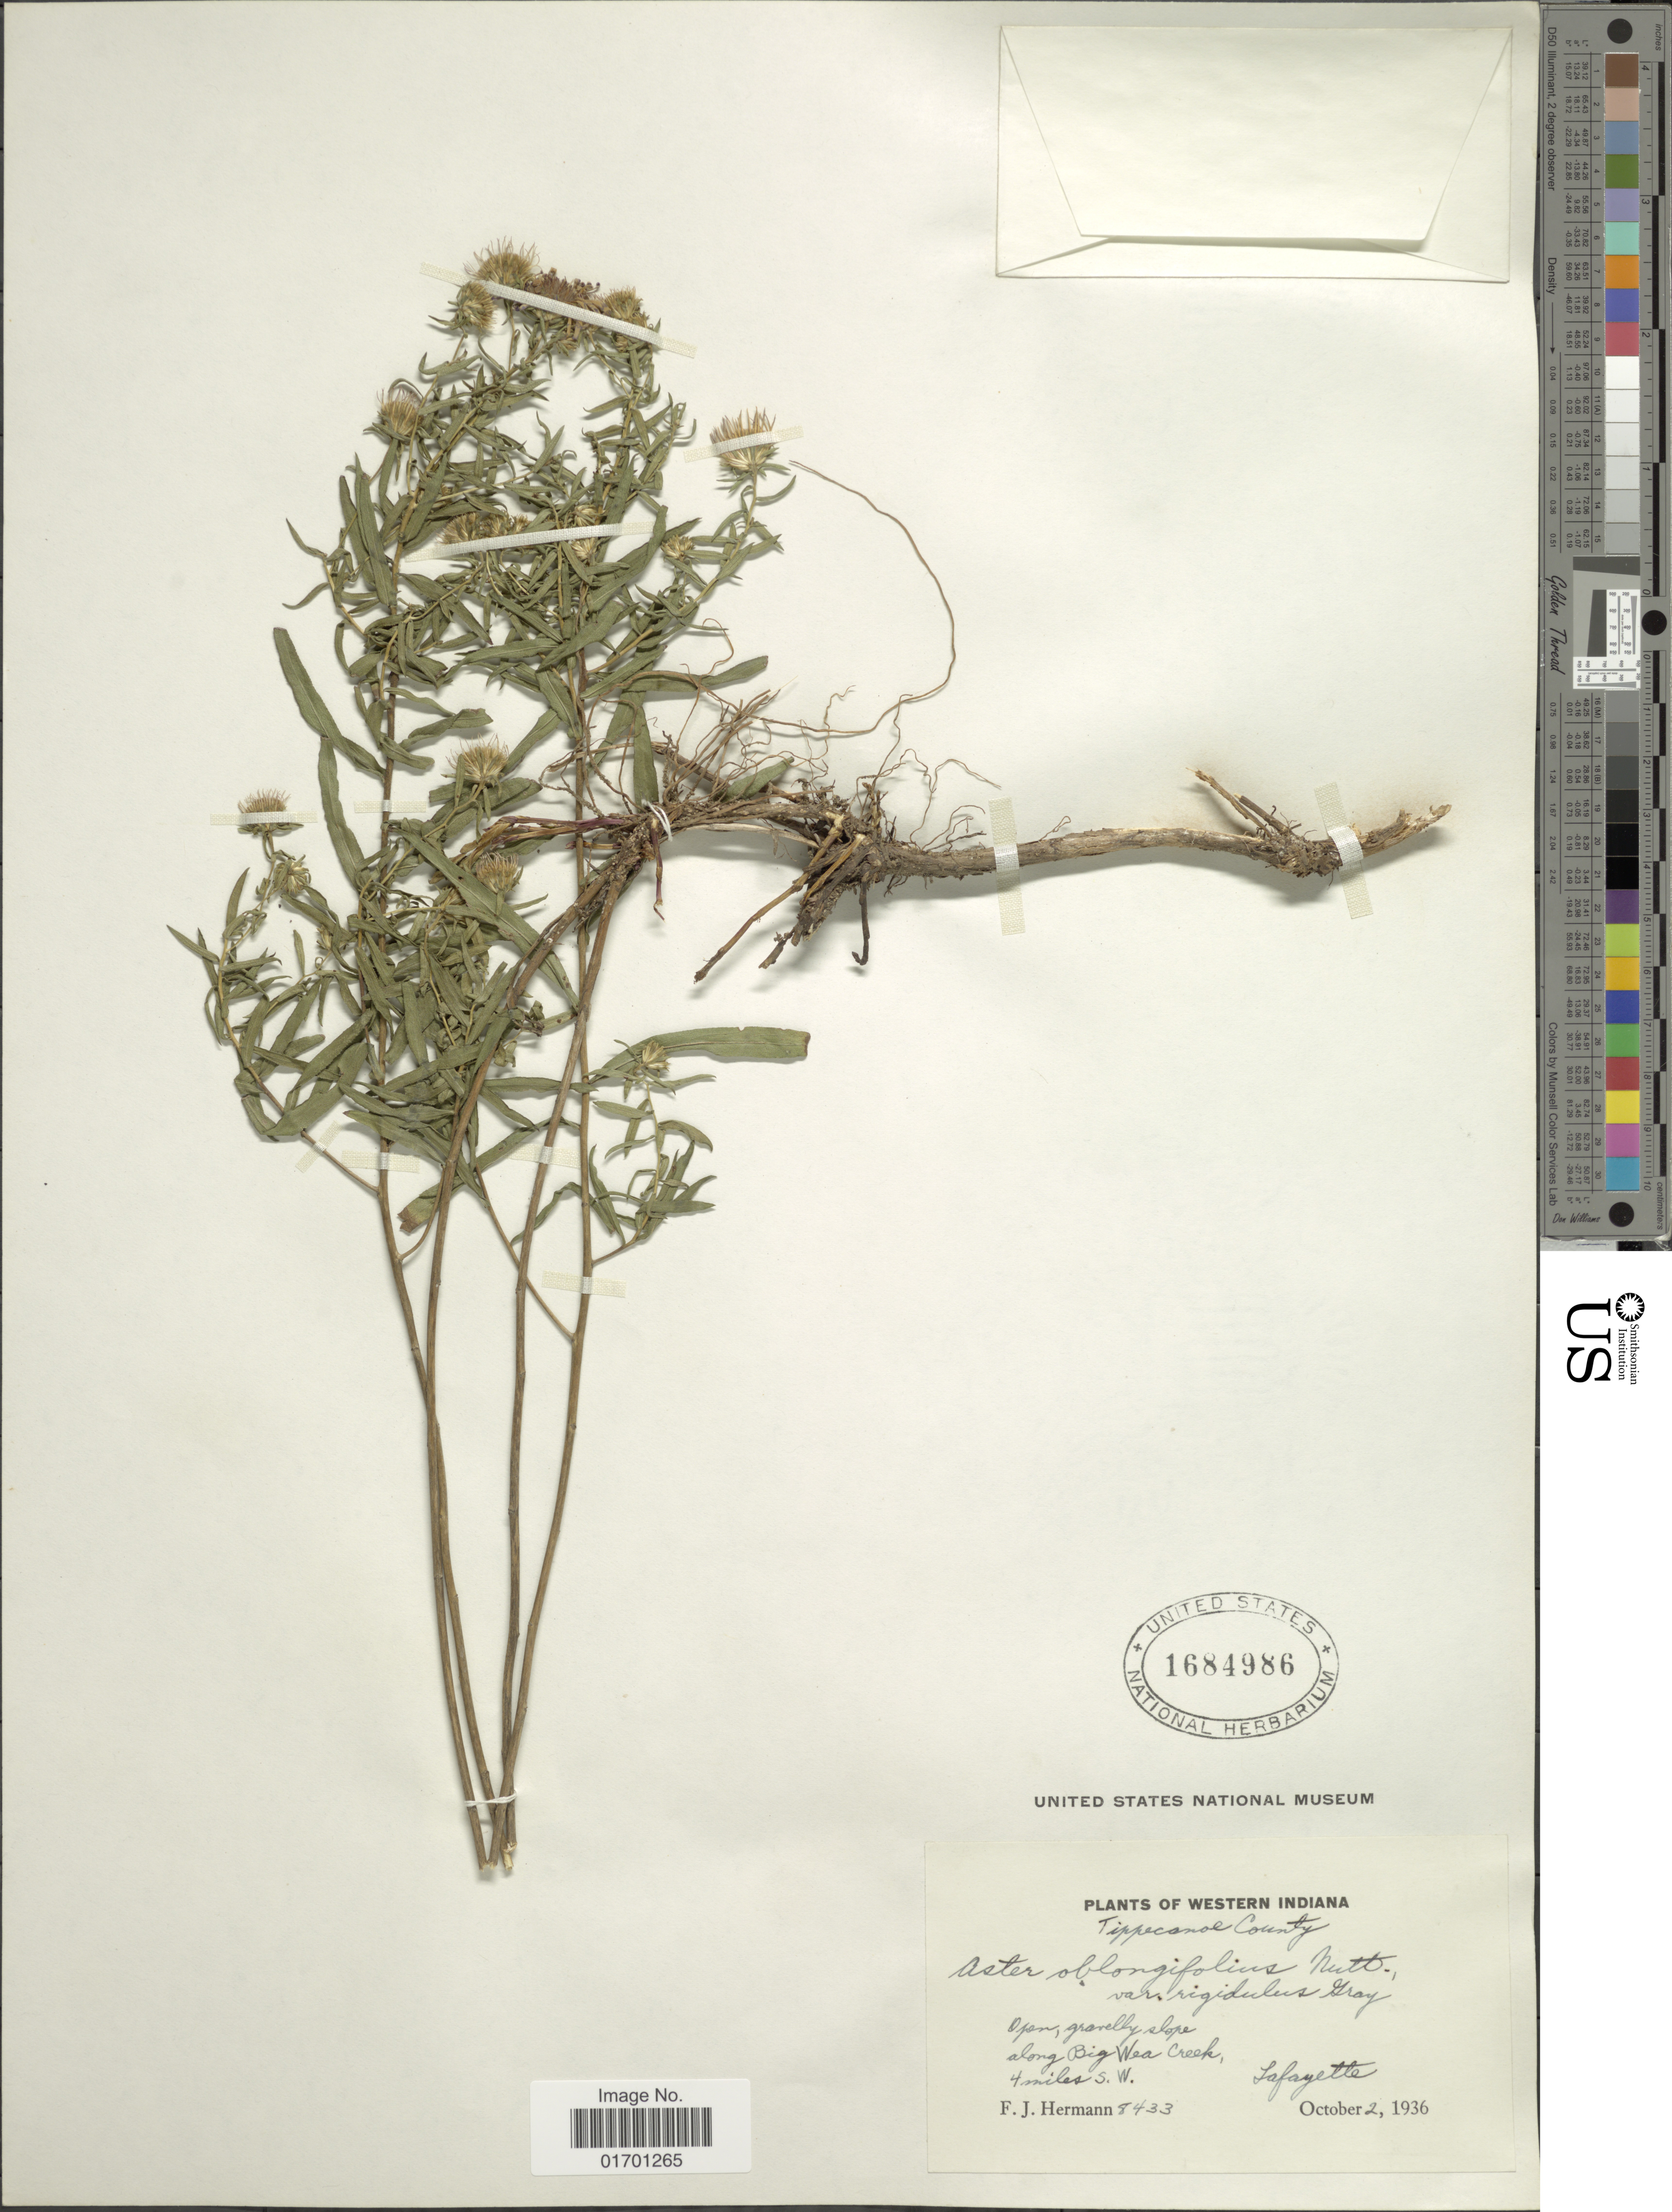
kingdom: Plantae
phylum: Tracheophyta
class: Magnoliopsida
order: Asterales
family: Asteraceae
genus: Symphyotrichum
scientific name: Symphyotrichum oblongifolium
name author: (Nutt.) G.L. Nesom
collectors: F. J. Hermann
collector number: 8433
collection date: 1936-10-02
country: United States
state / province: Indiana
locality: Western Indiana, Open gravelly slope along Big Wea Creek 4 miles S.W. Lafayette.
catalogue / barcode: US 1684986